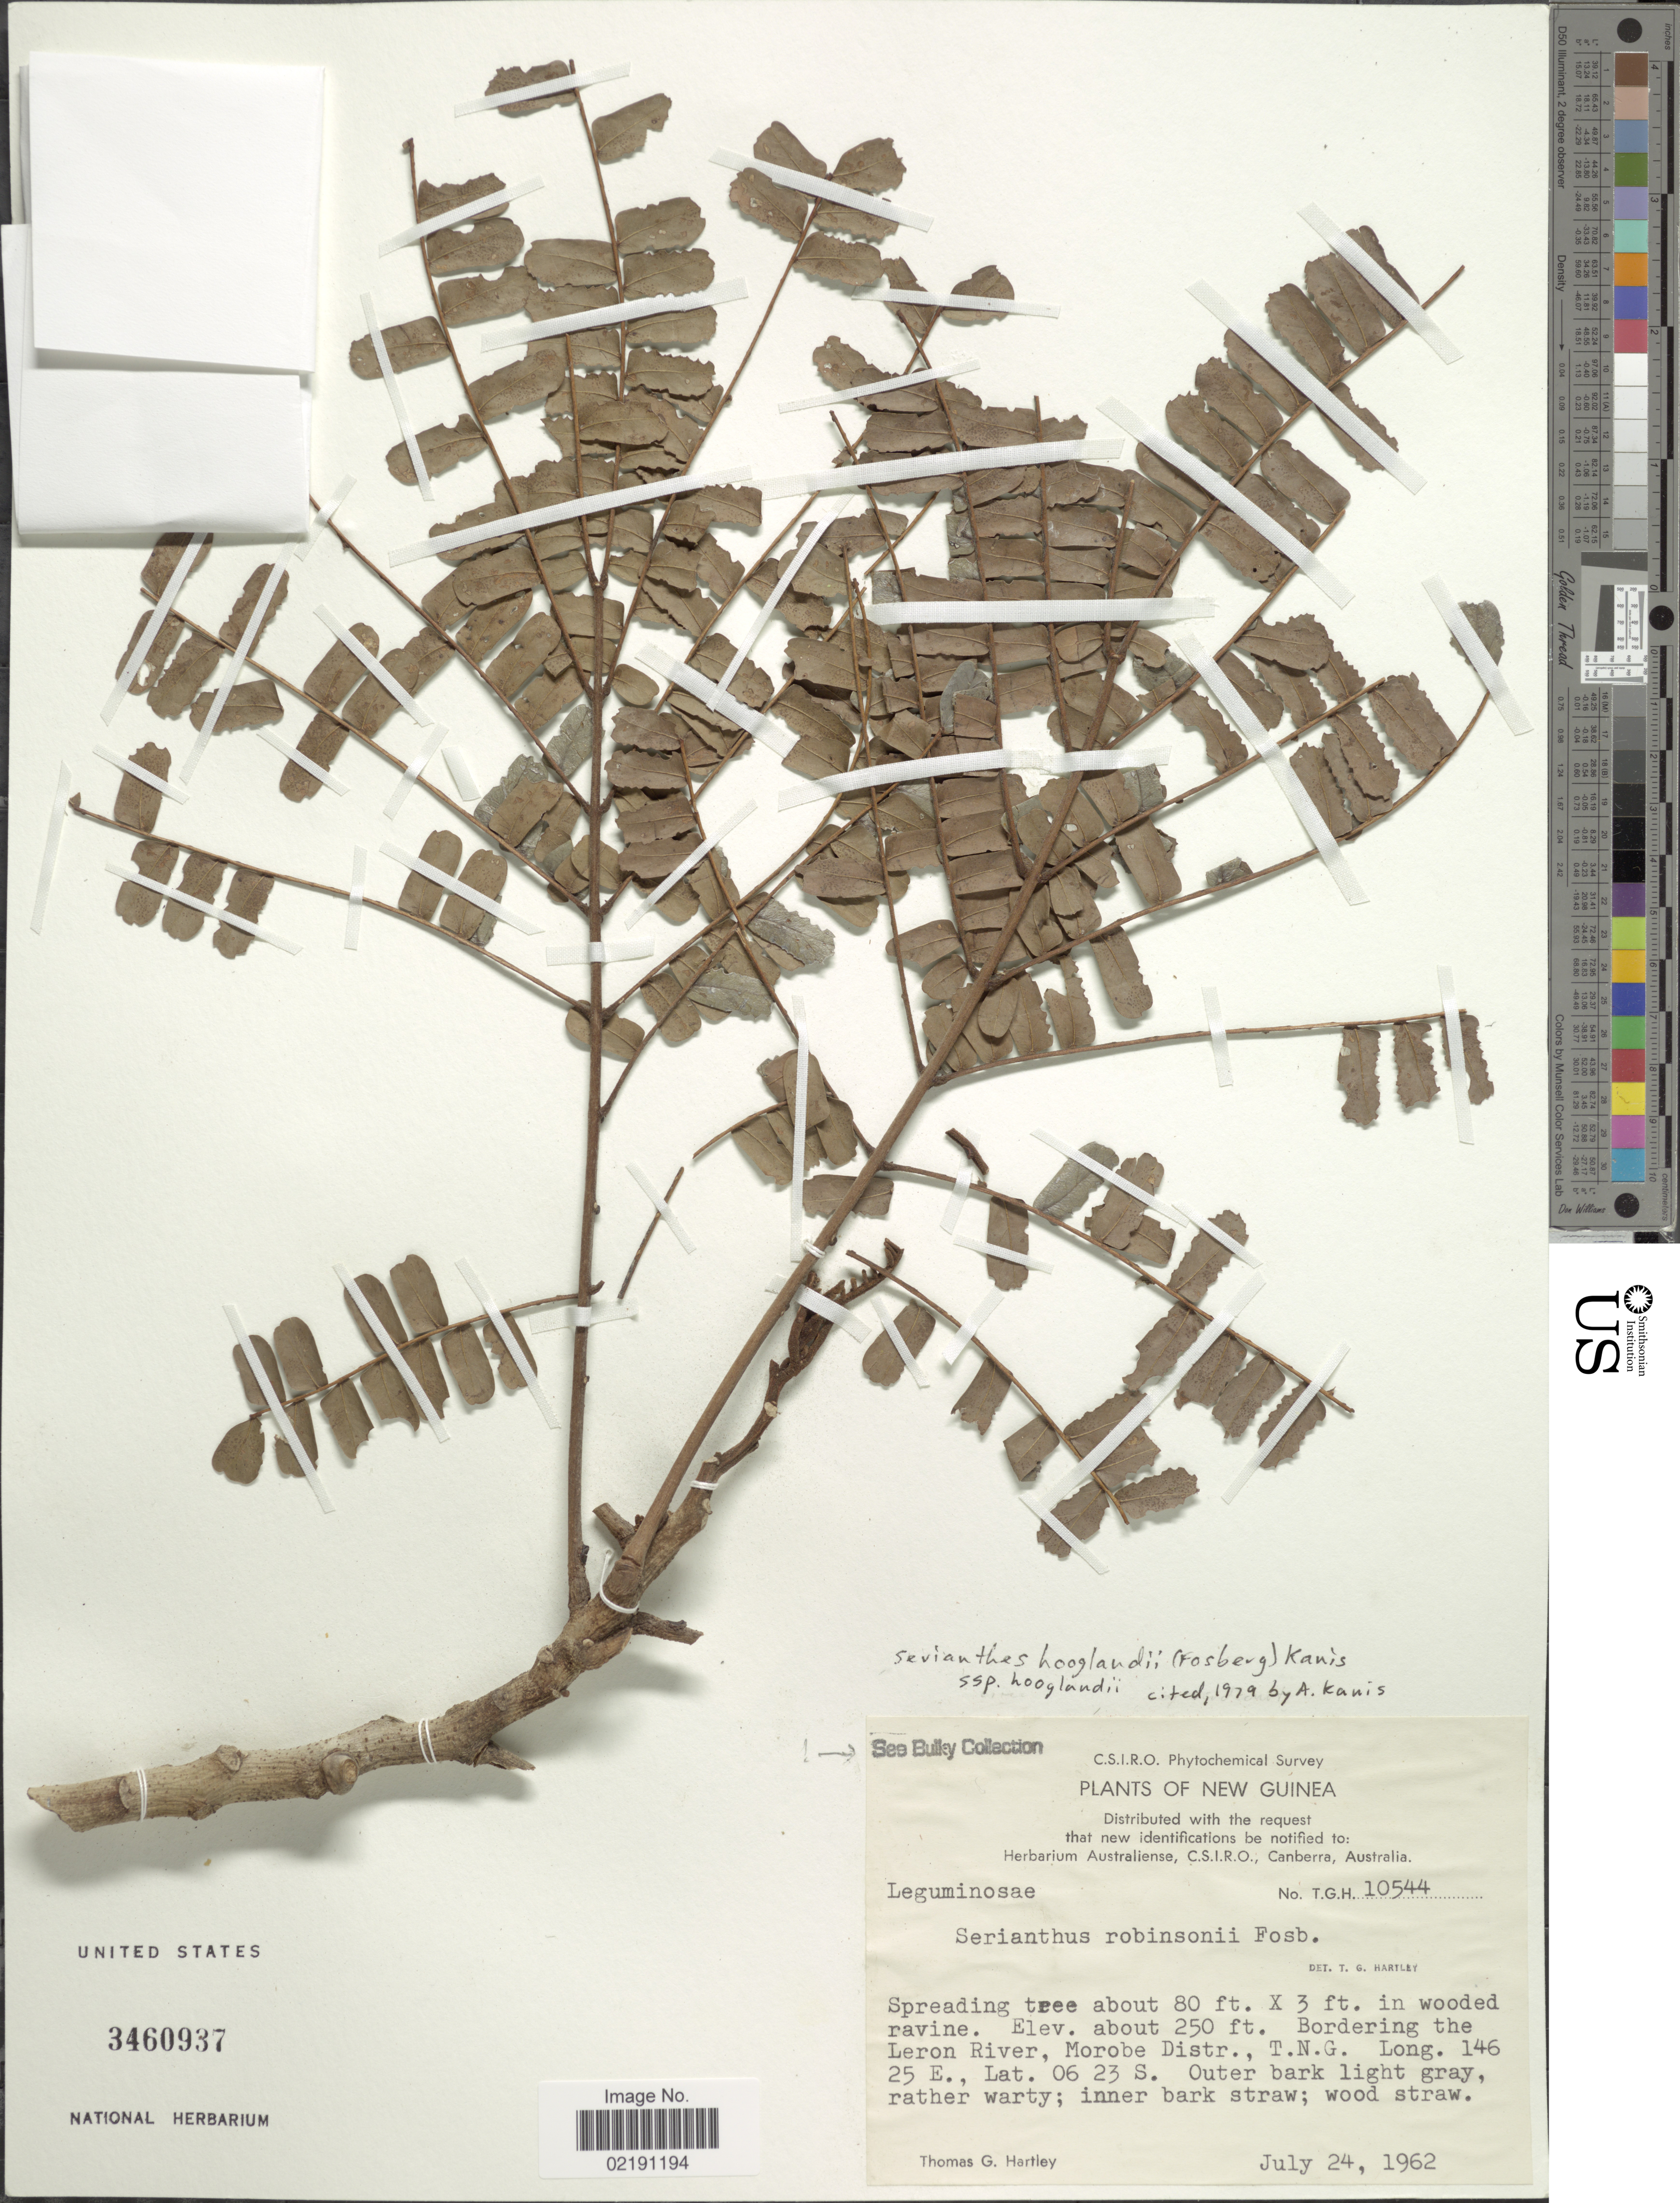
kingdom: Plantae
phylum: Tracheophyta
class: Magnoliopsida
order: Fabales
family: Fabaceae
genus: Serianthes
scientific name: Serianthes hooglandii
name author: (Fosberg) Kanis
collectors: T. G. Hartley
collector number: TGH10544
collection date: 1962-07-24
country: Papua New Guinea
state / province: Morobe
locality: New Guinea. Bordering the Leron River, Morobe Distr., T.N.G.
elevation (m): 76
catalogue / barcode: US 3460937